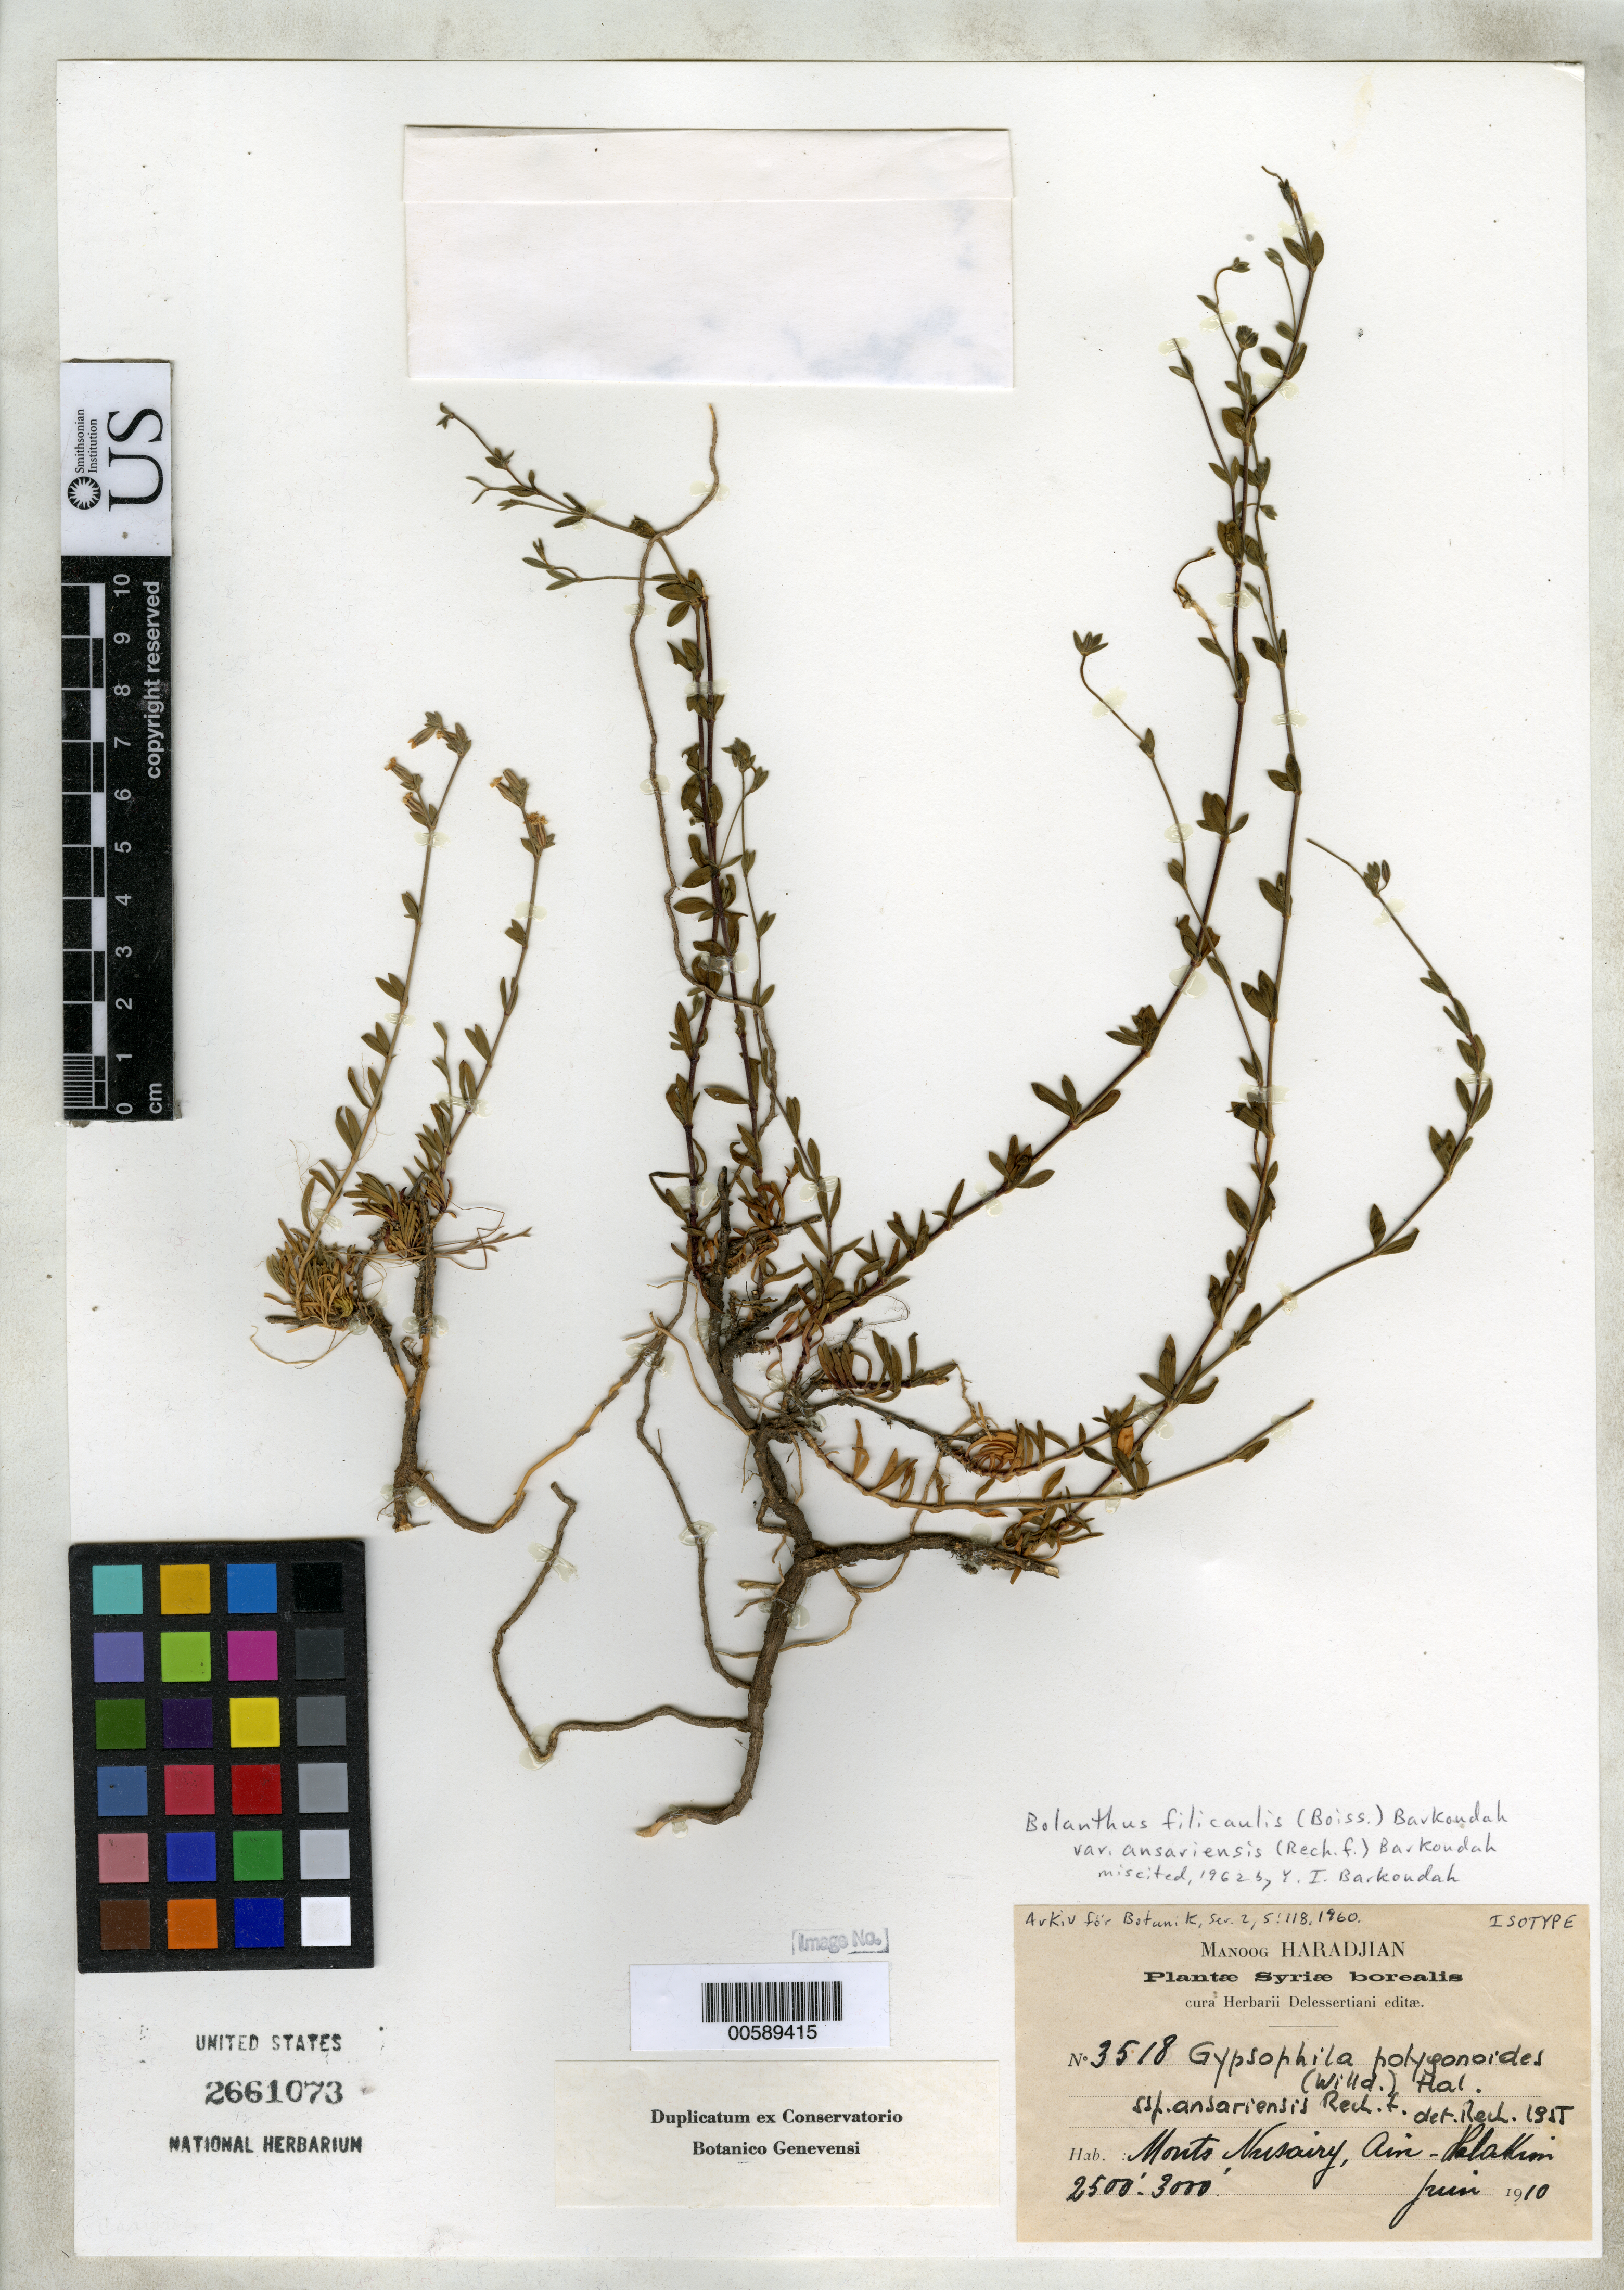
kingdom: Plantae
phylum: Tracheophyta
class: Magnoliopsida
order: Caryophyllales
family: Caryophyllaceae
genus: Gypsophila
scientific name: Gypsophila polygonoides subsp. ansariensis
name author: Rech. f.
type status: Isotype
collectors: M. Haradjian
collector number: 3518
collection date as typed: Jun 1910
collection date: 1910-06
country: Syria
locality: Ain Halakim, Monts Nusairy.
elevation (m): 762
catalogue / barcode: US 2661073